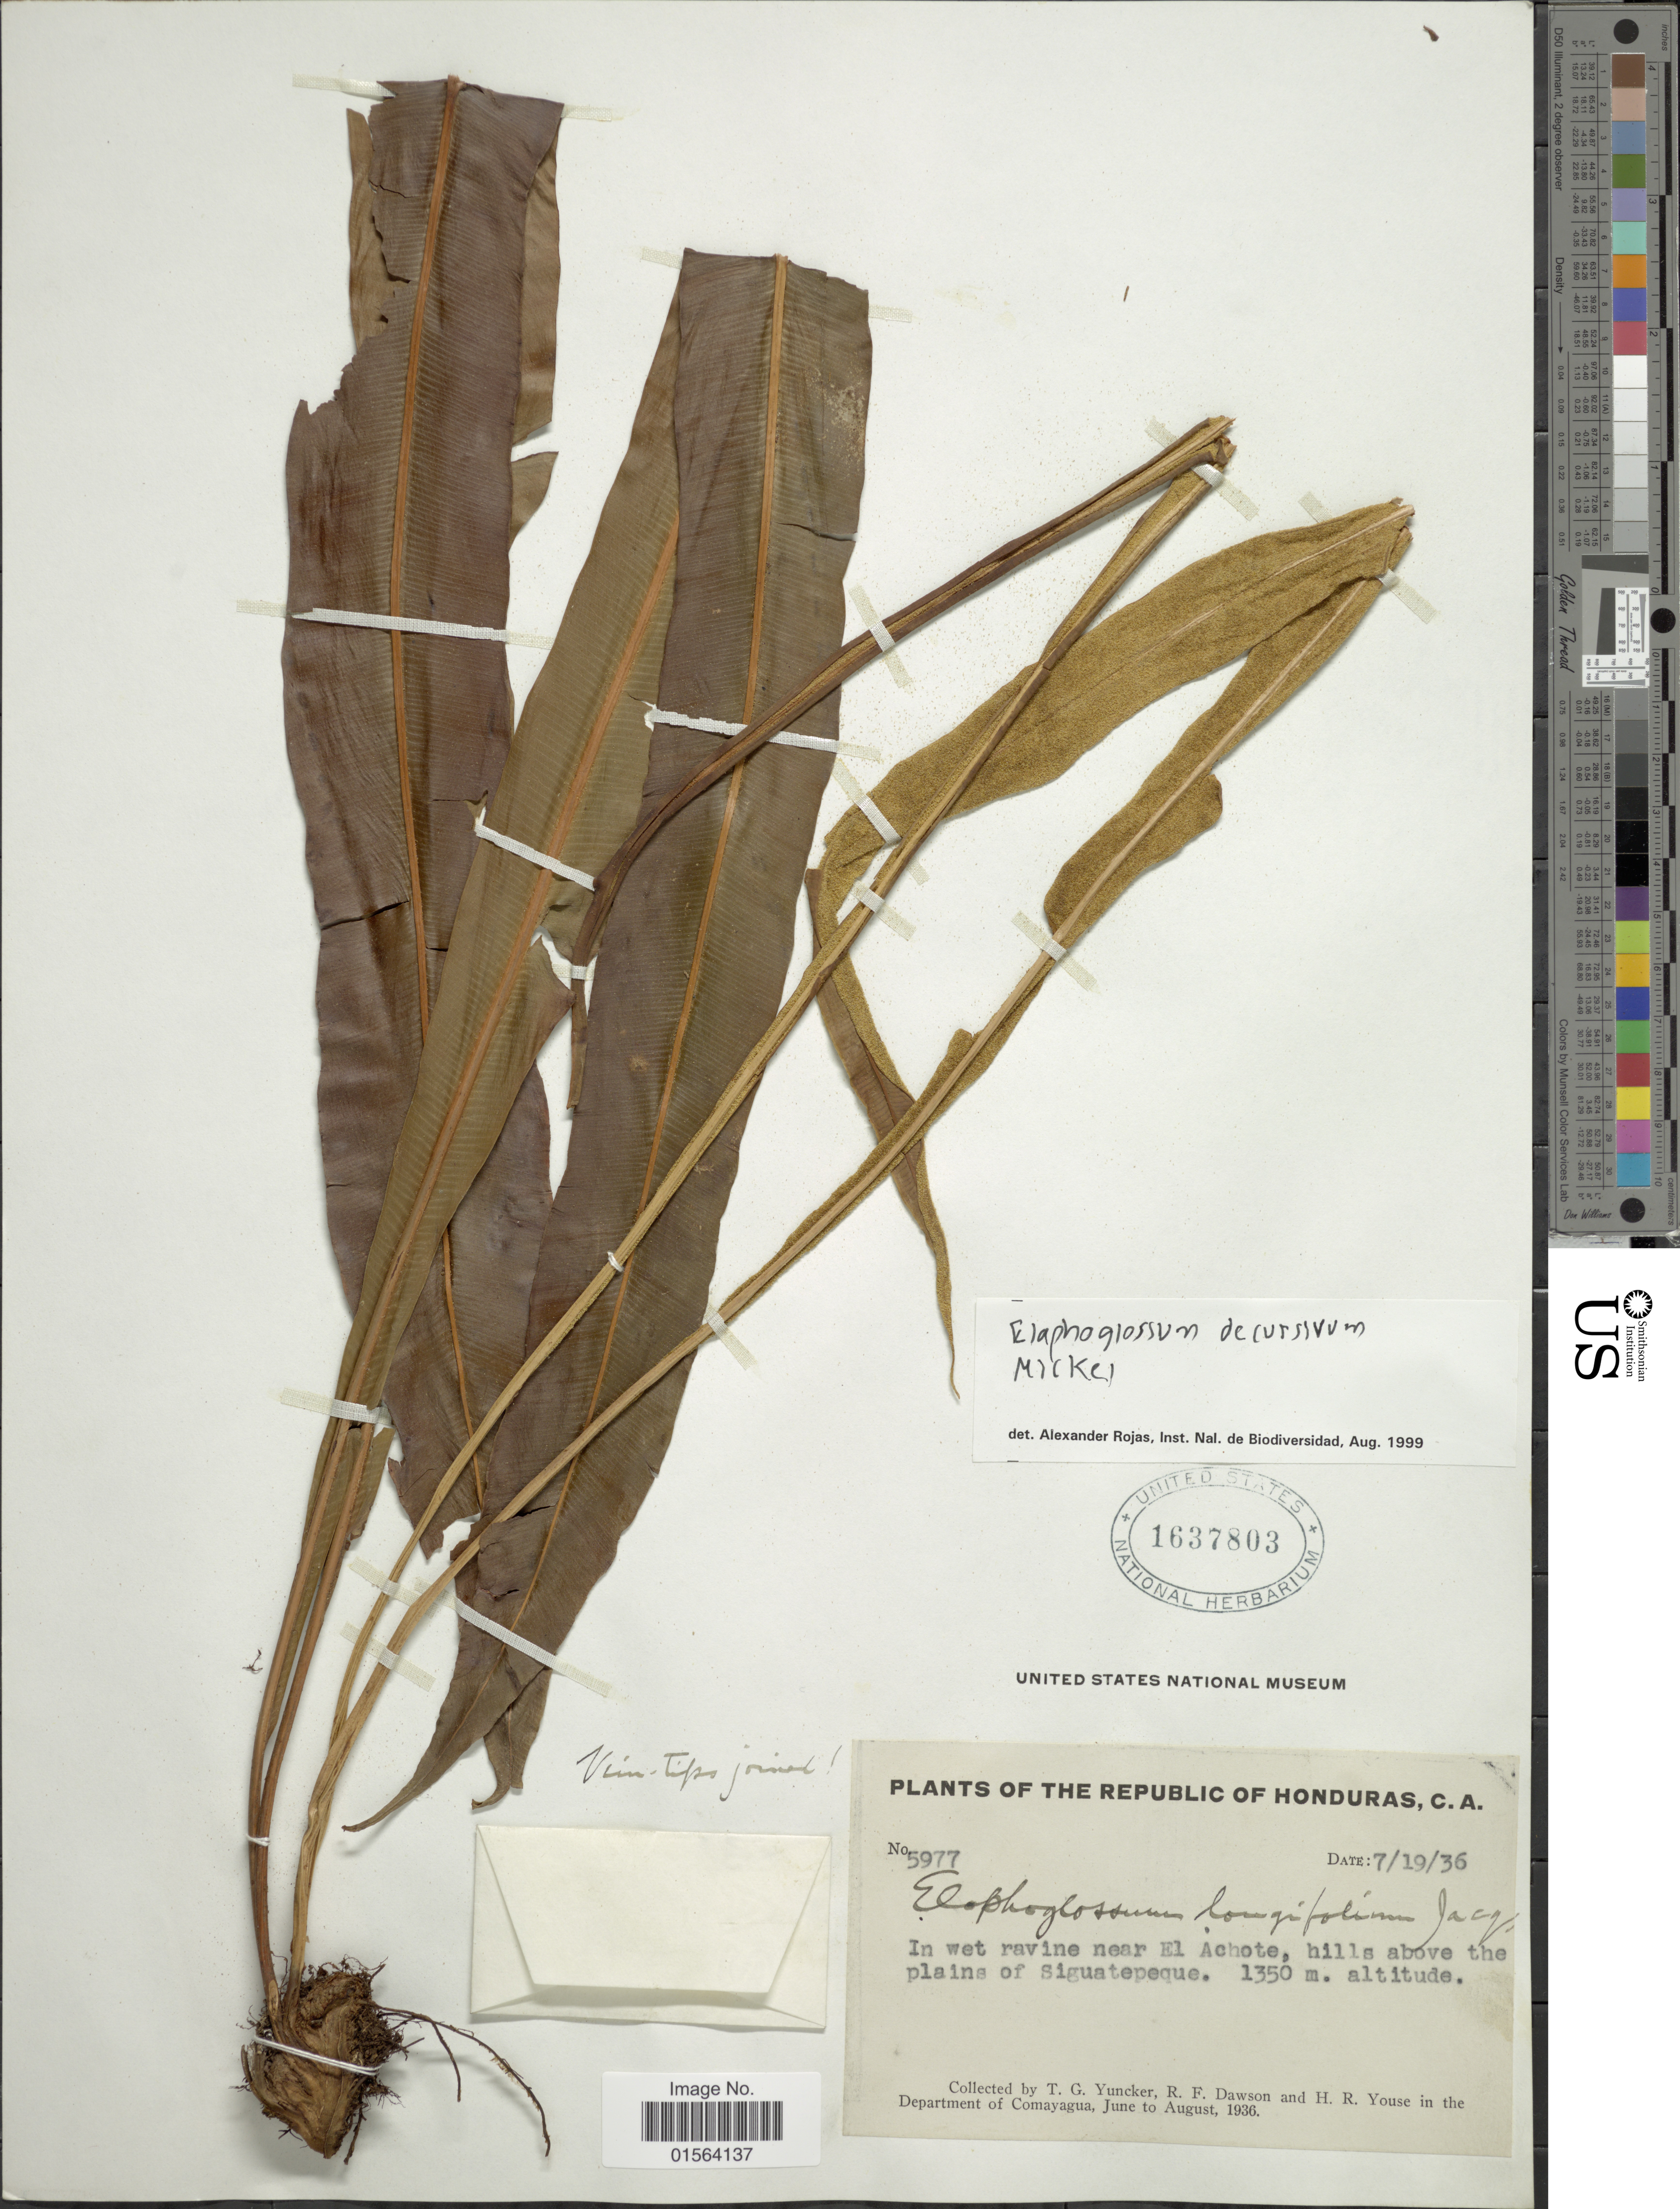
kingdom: Plantae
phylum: Tracheophyta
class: Polypodiopsida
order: Polypodiales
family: Dryopteridaceae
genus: Elaphoglossum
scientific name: Elaphoglossum latifolium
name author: (Sw.) J. Sm.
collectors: T. G. Yuncker, R. F. Dawson & H. Youse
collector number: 5977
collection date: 1936-07-19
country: Honduras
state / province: Comayagua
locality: Republic of Honduras, C.A., in wet ravine near El Achote, hills above the plains of Siguatepeque, Department of Comayagua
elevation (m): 1350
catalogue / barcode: US 1637803